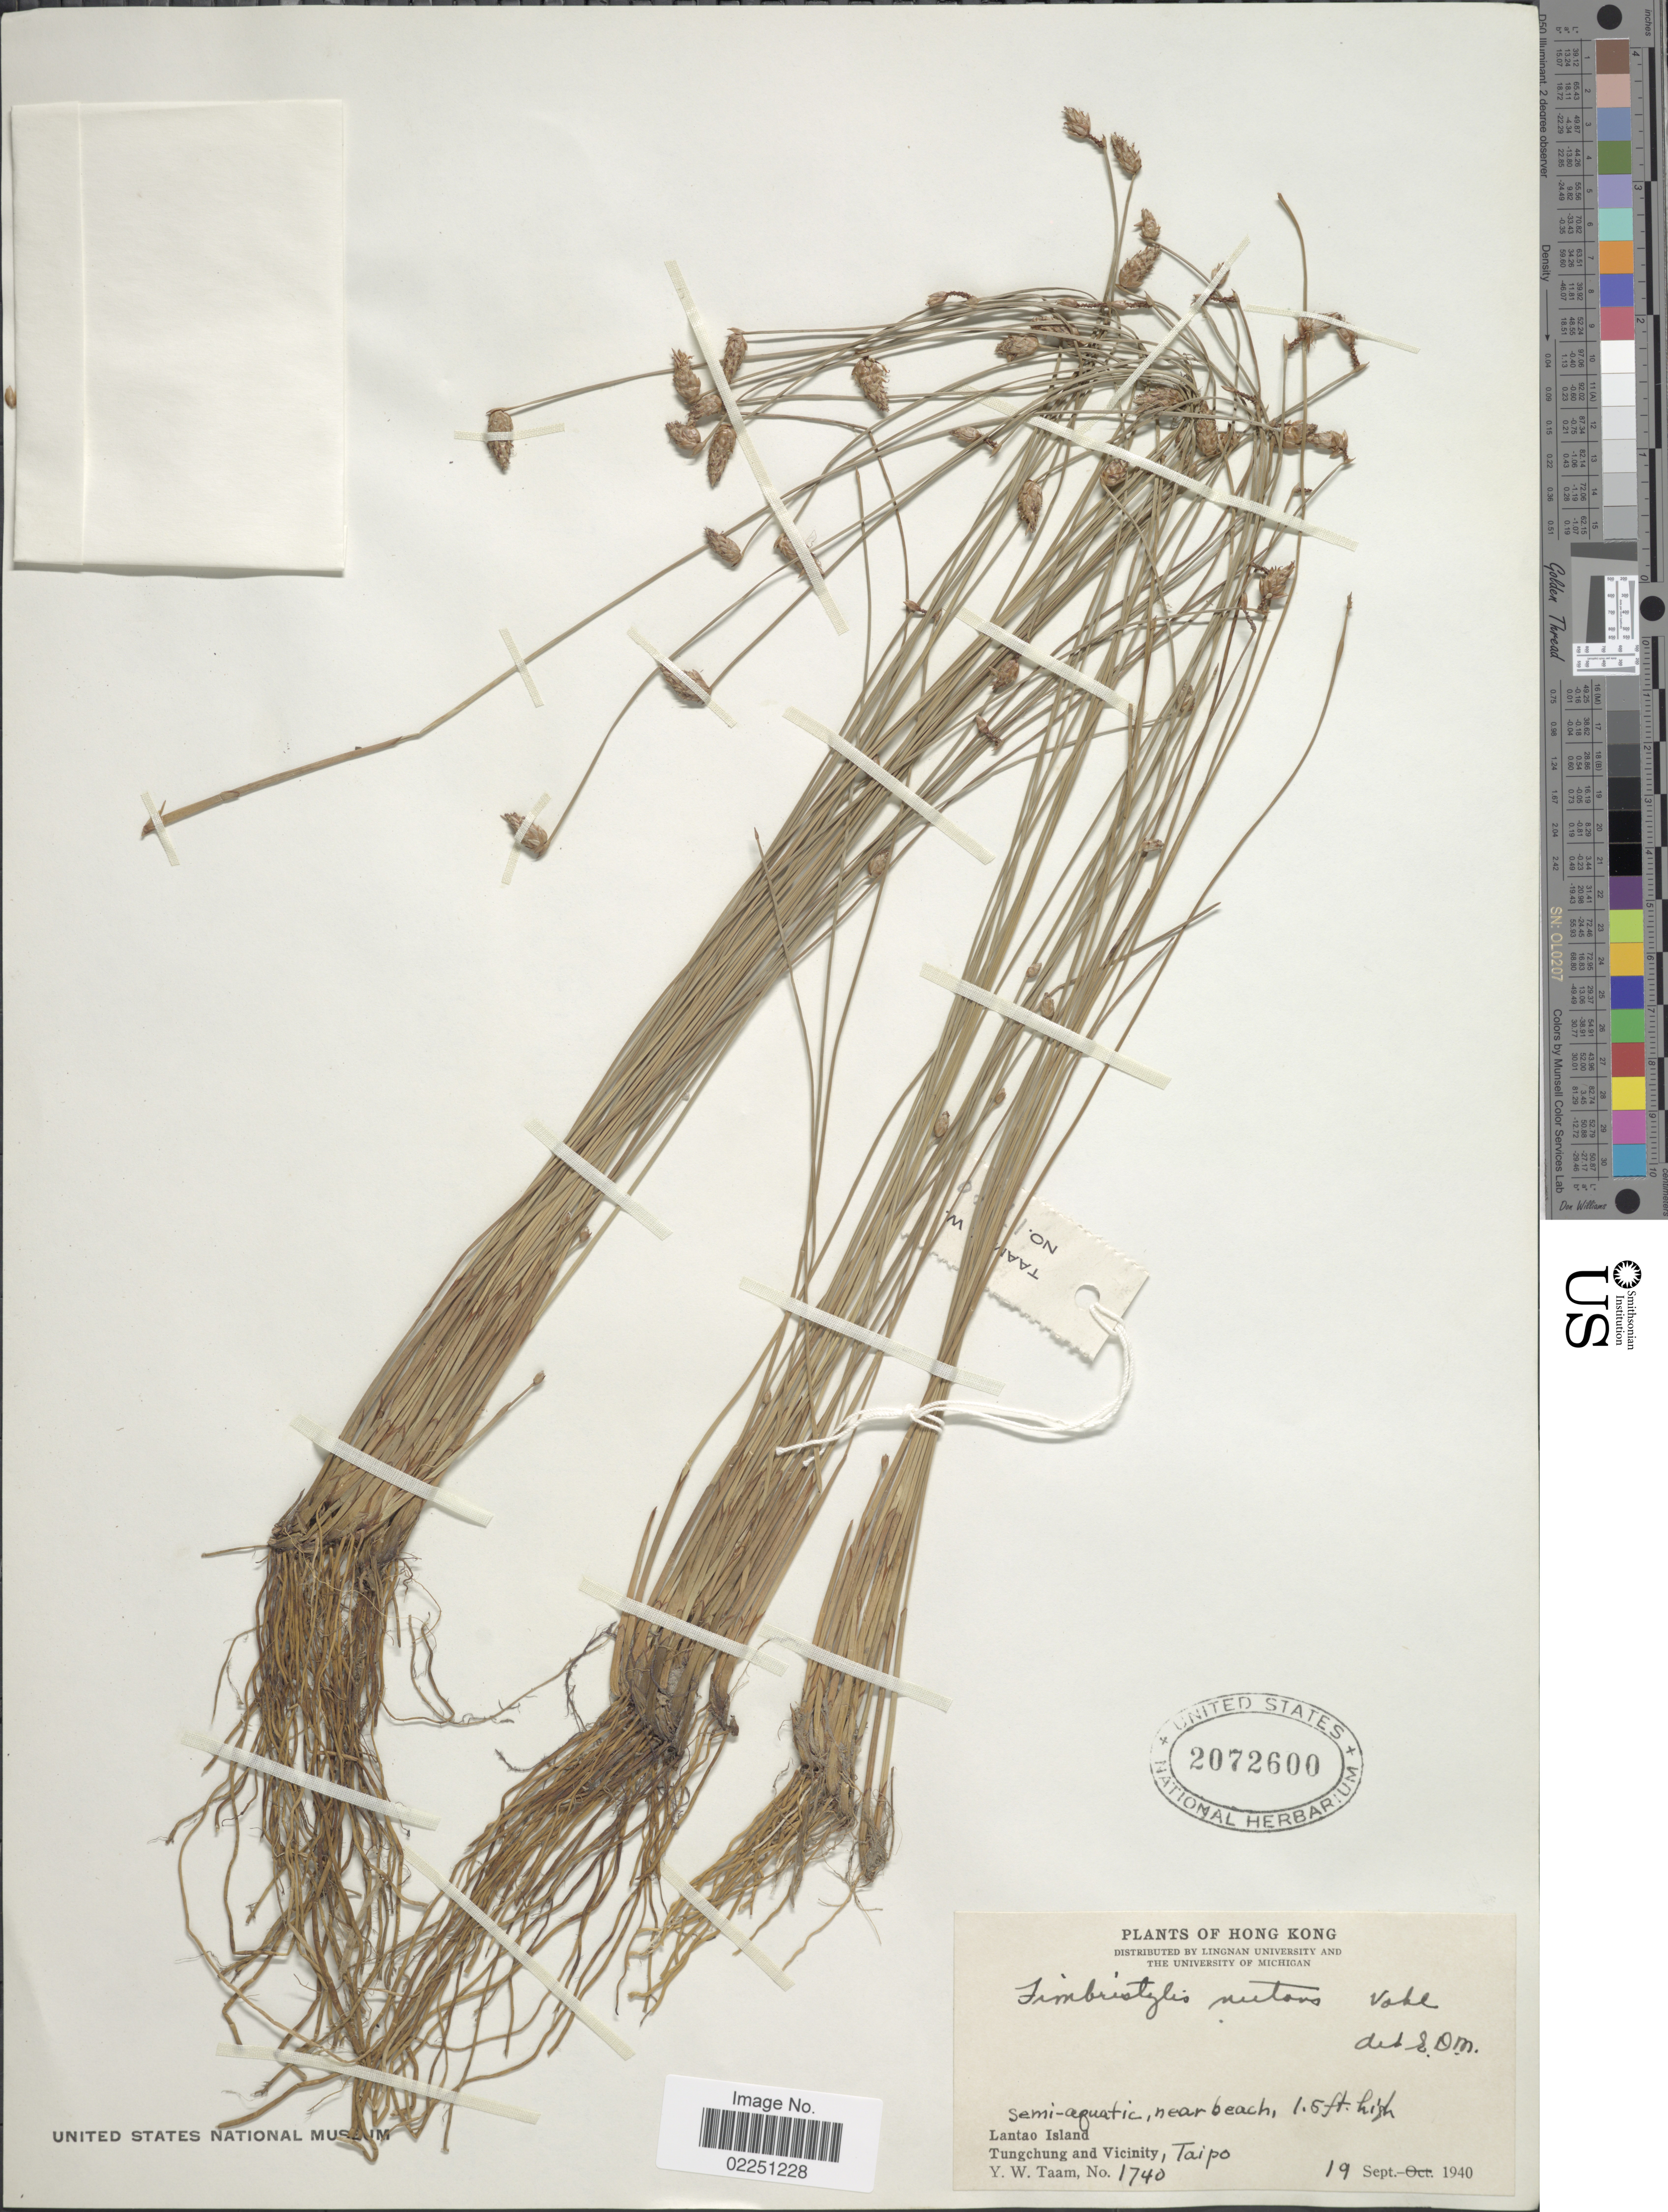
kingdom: Plantae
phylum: Tracheophyta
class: Liliopsida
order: Poales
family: Cyperaceae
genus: Fimbristylis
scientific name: Fimbristylis nutans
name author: (Retz.) Vahl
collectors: Y. W. Taam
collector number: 1740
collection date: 1940-09-19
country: China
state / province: Hong Kong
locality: Near beach. Lantao Island. Tungchung and Vicinity, Taipo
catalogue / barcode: US 2072600